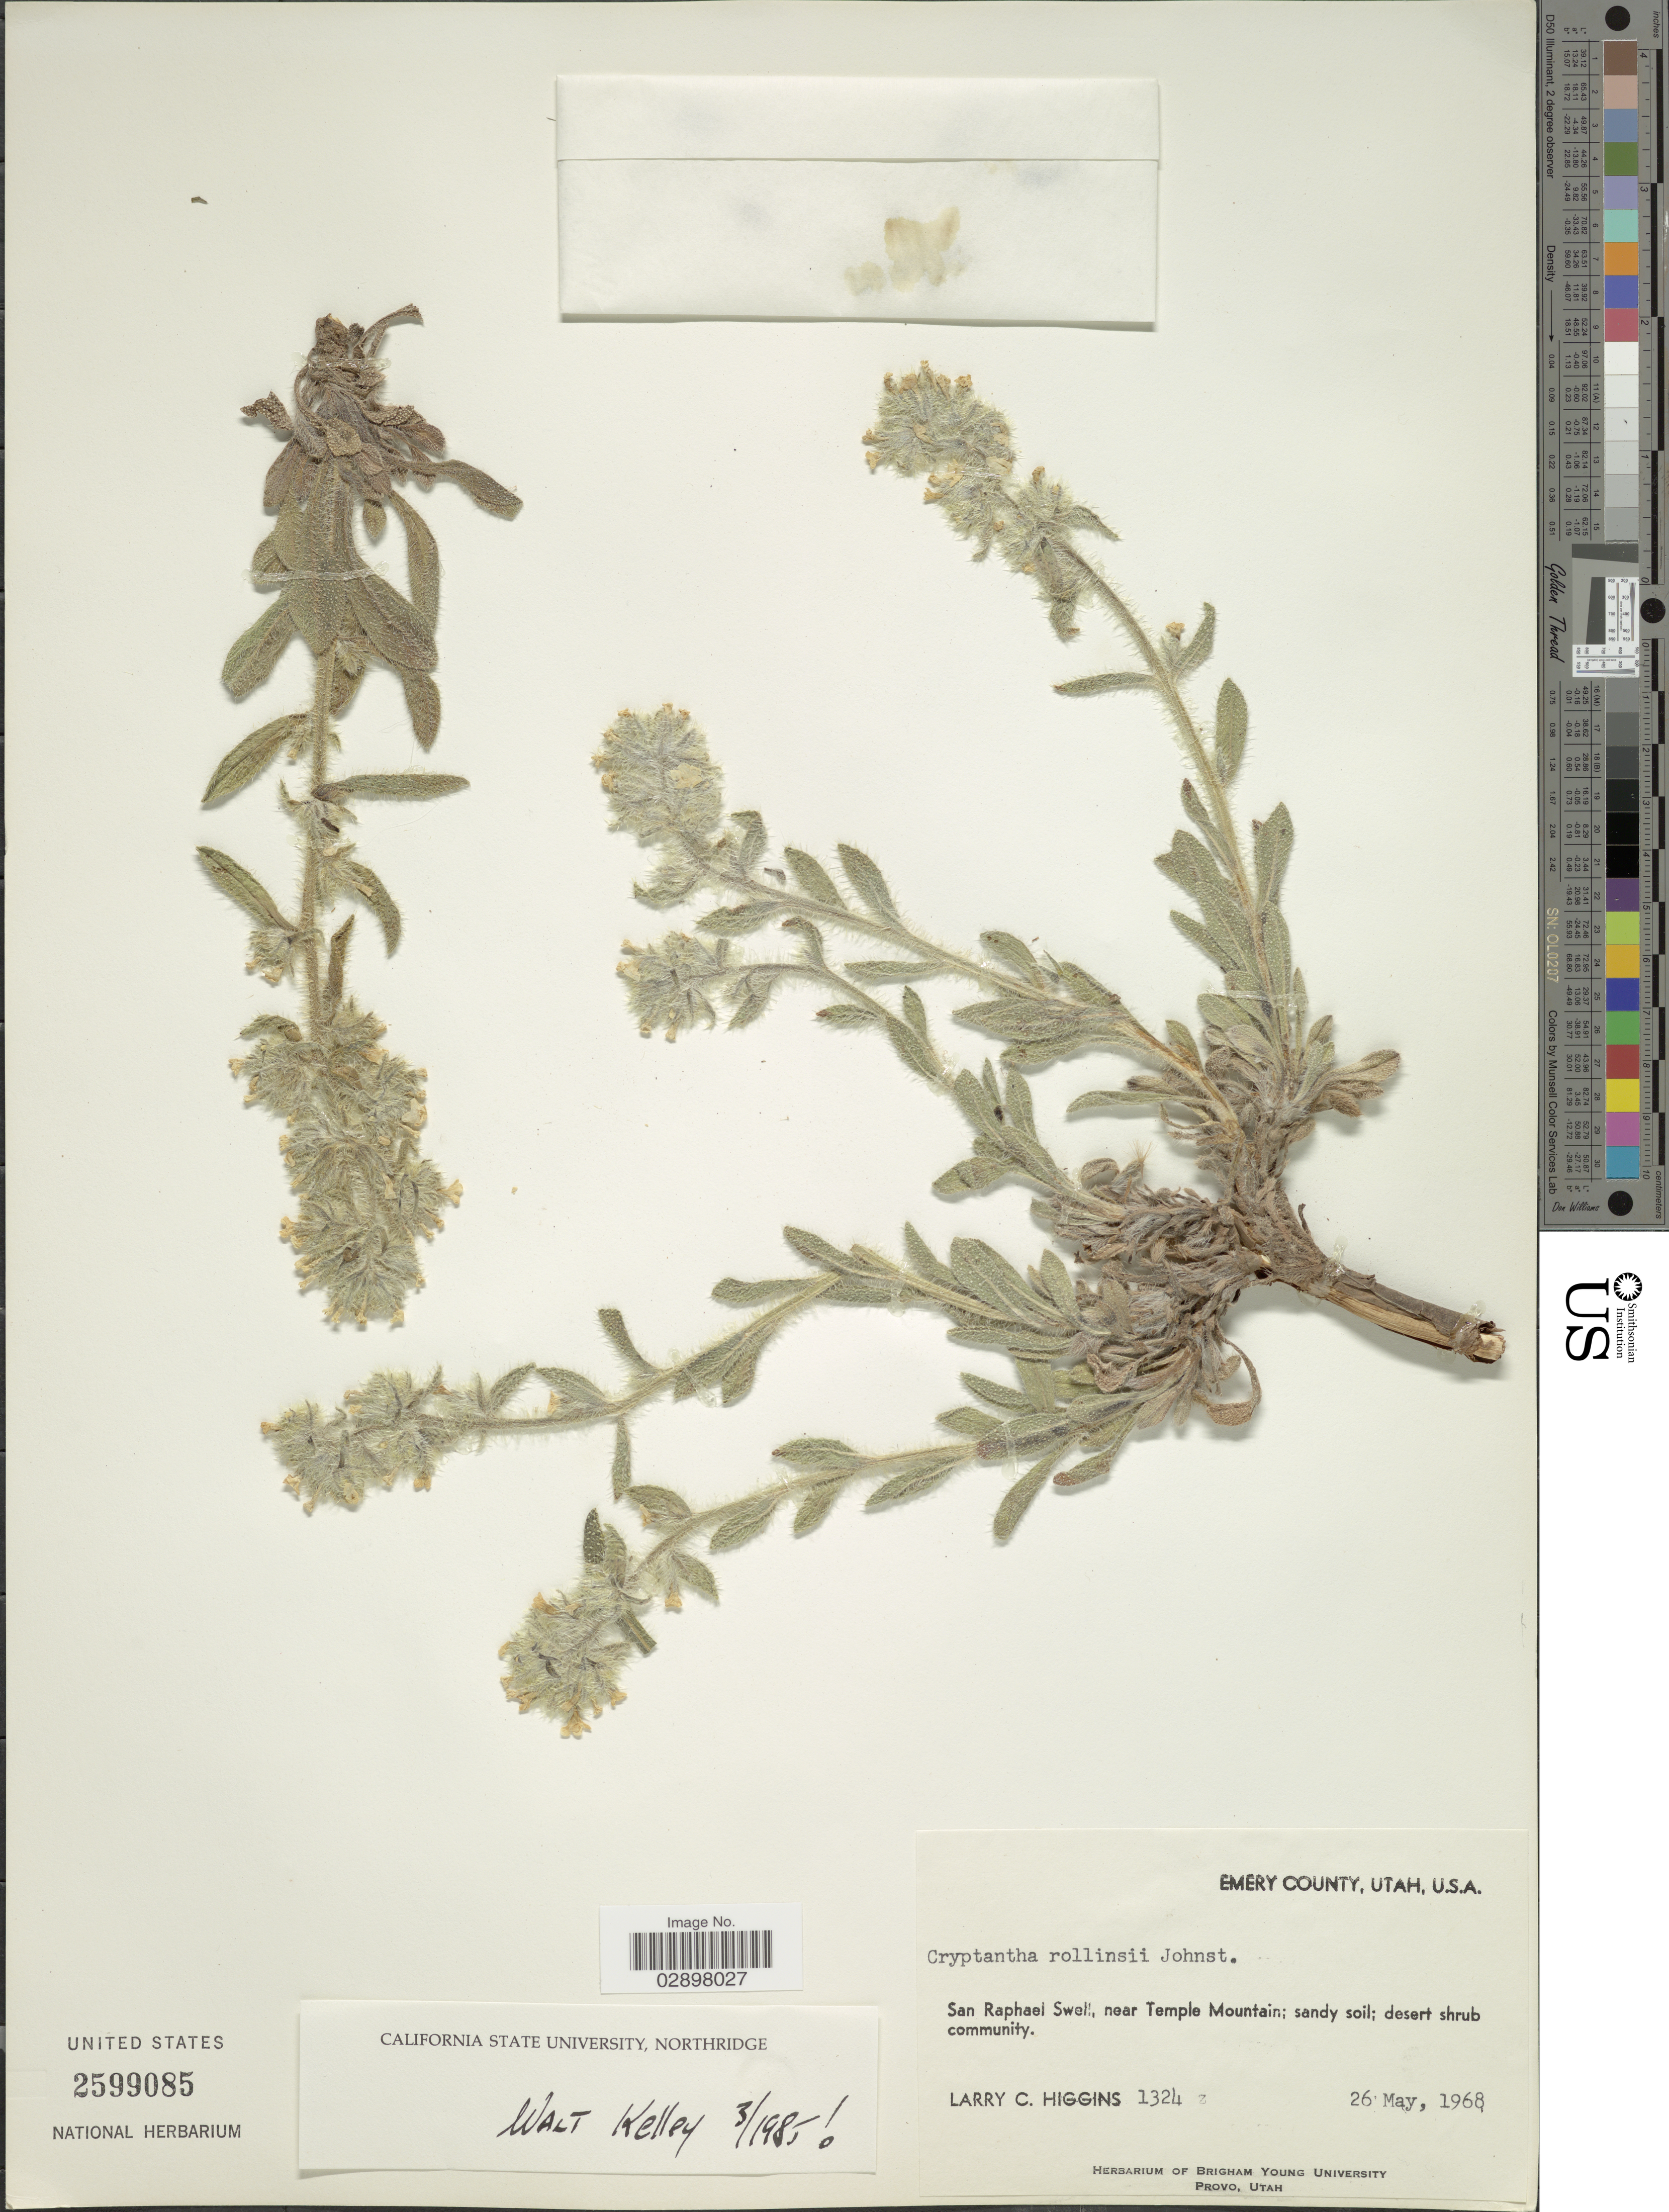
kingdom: Plantae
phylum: Tracheophyta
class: Magnoliopsida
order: Boraginales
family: Boraginaceae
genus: Cryptantha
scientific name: Cryptantha rollinsii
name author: I.M. Johnst.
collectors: L. Higgins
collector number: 1324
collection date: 1968-05-26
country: United States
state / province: Utah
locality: Emery County. San Raphael Swell, near Temple Mountain.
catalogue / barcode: US 2599085